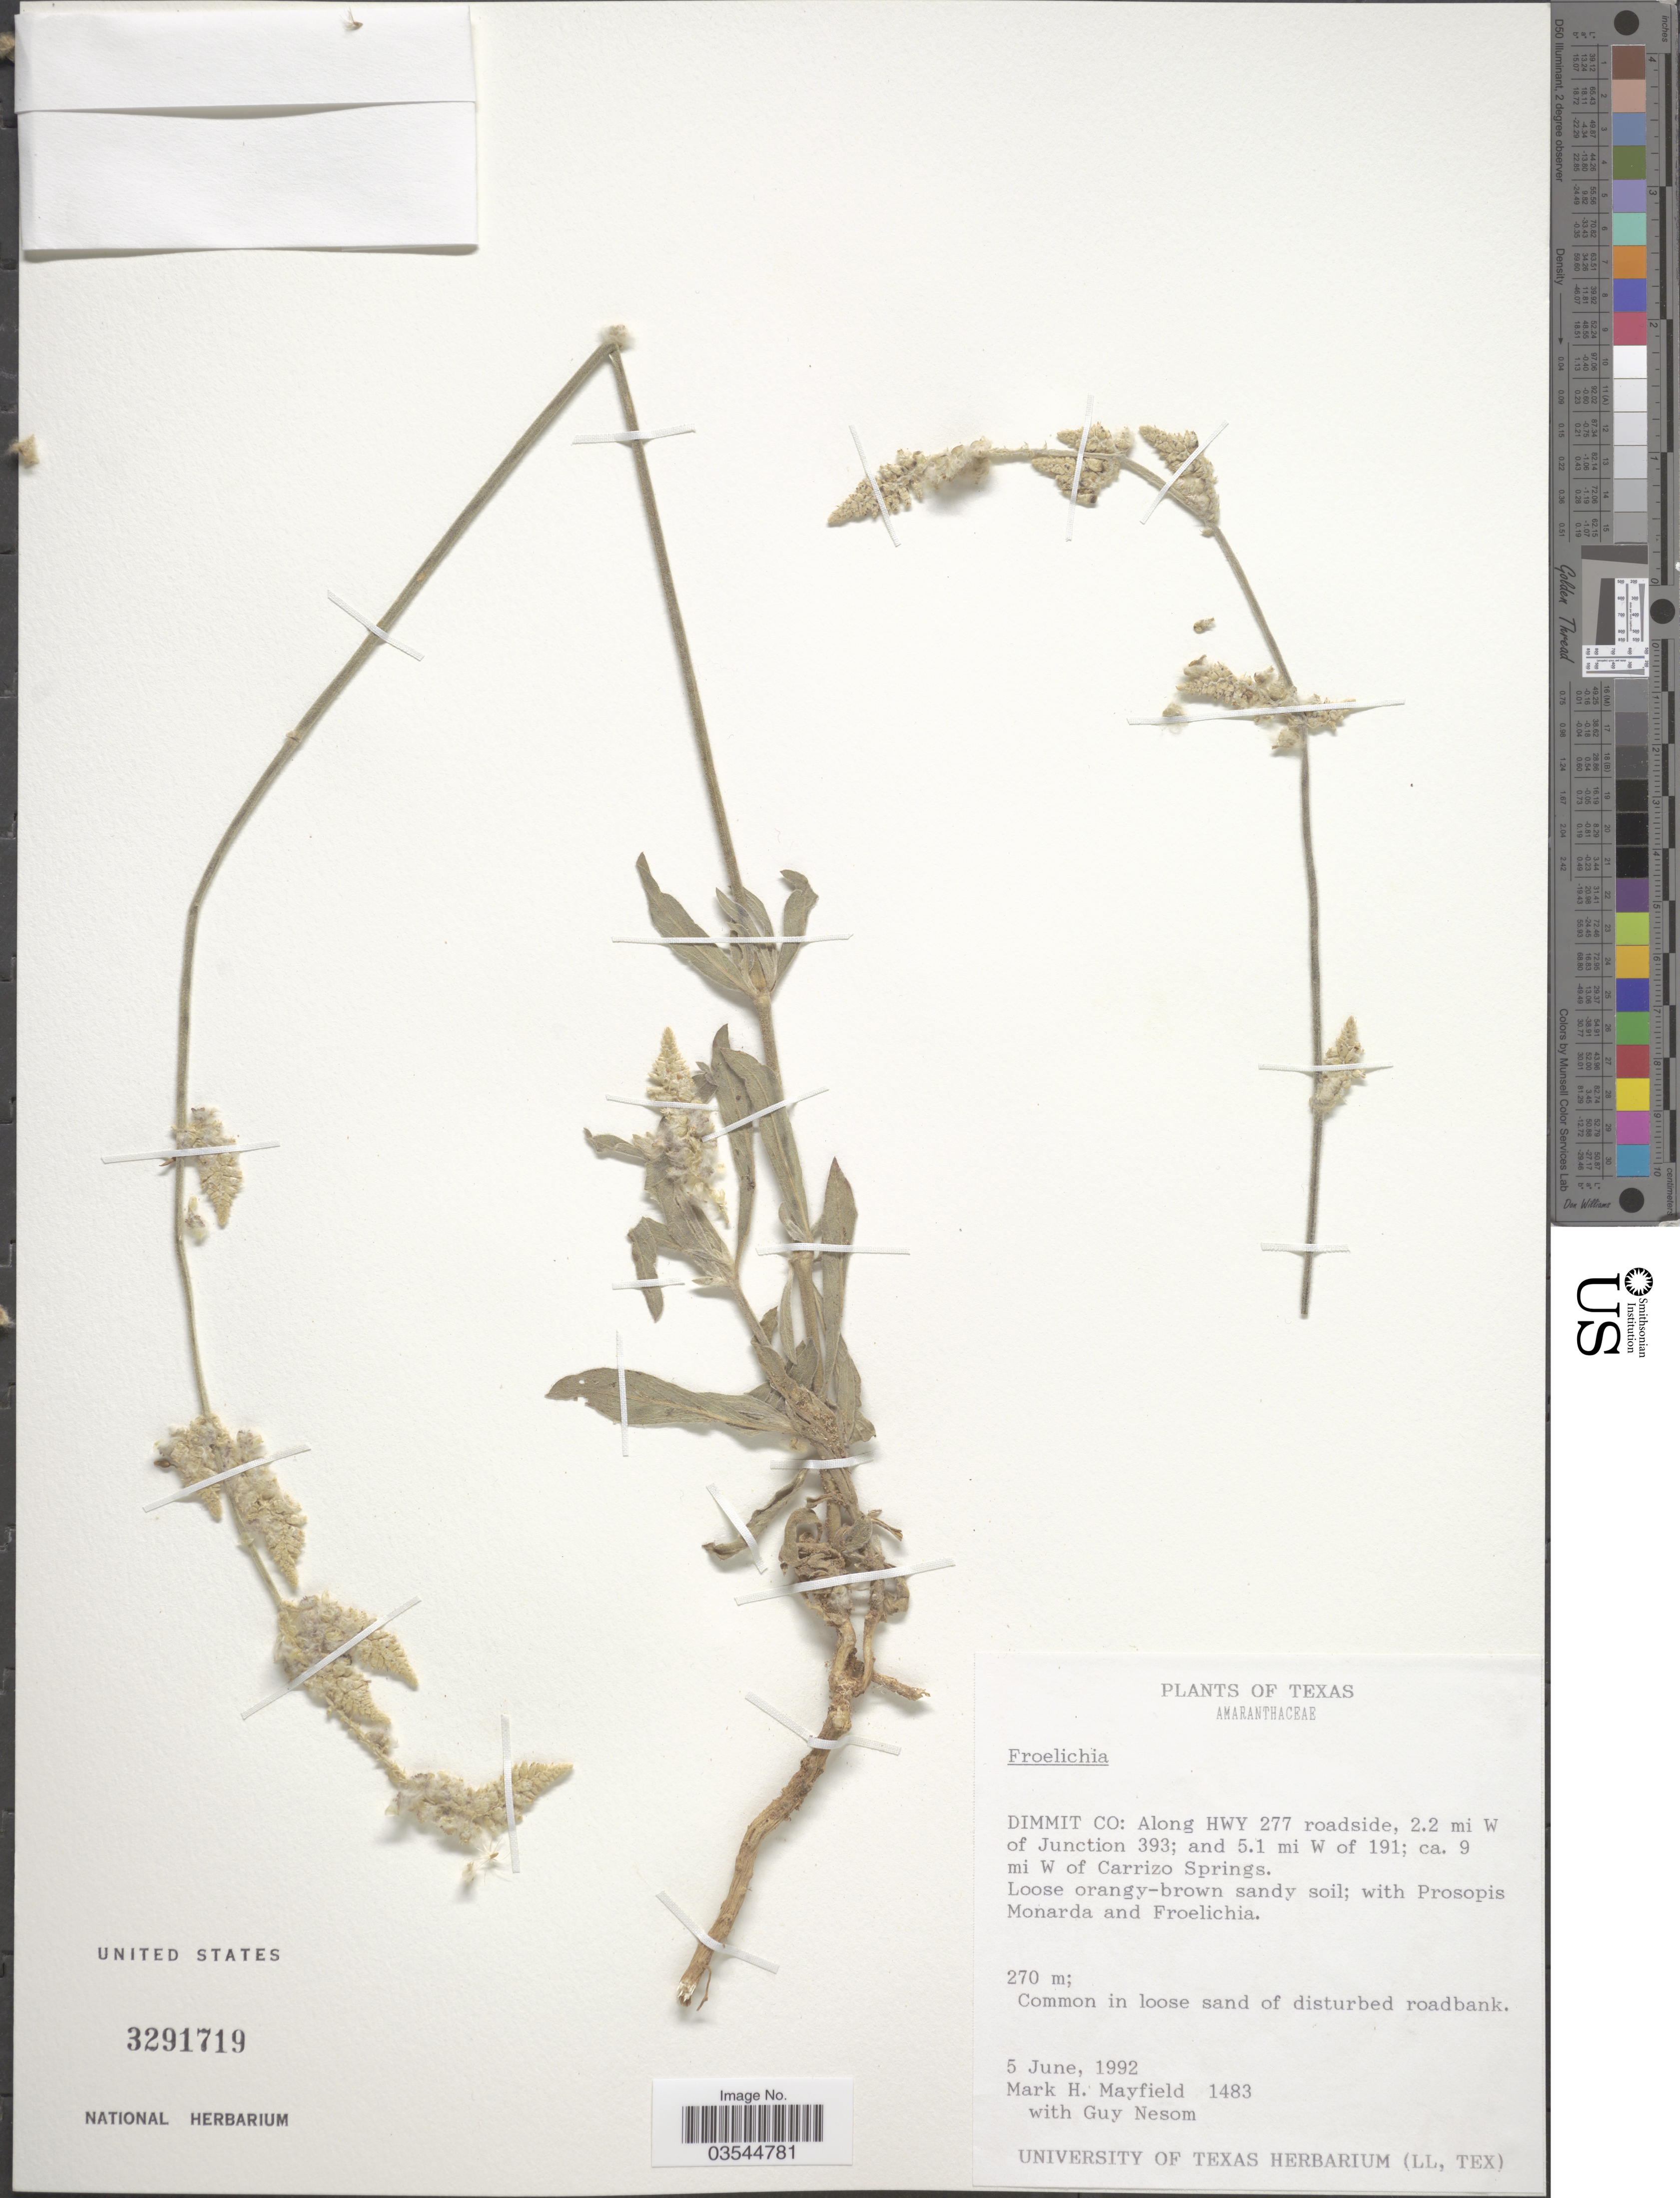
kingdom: Plantae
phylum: Tracheophyta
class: Magnoliopsida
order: Caryophyllales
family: Amaranthaceae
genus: Froelichia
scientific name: Froelichia drummondii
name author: Moq.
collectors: M. H. Mayfield & G. Nesom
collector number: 1483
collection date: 1992-06-05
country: United States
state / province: Texas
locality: Dimmit Co: Along HWY 277 roadside, 2.2 mi W of Junction 393; and 5.1 mi W of 191; ca. 9 mi W of Carrizo Springs.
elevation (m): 270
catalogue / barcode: US 3291719